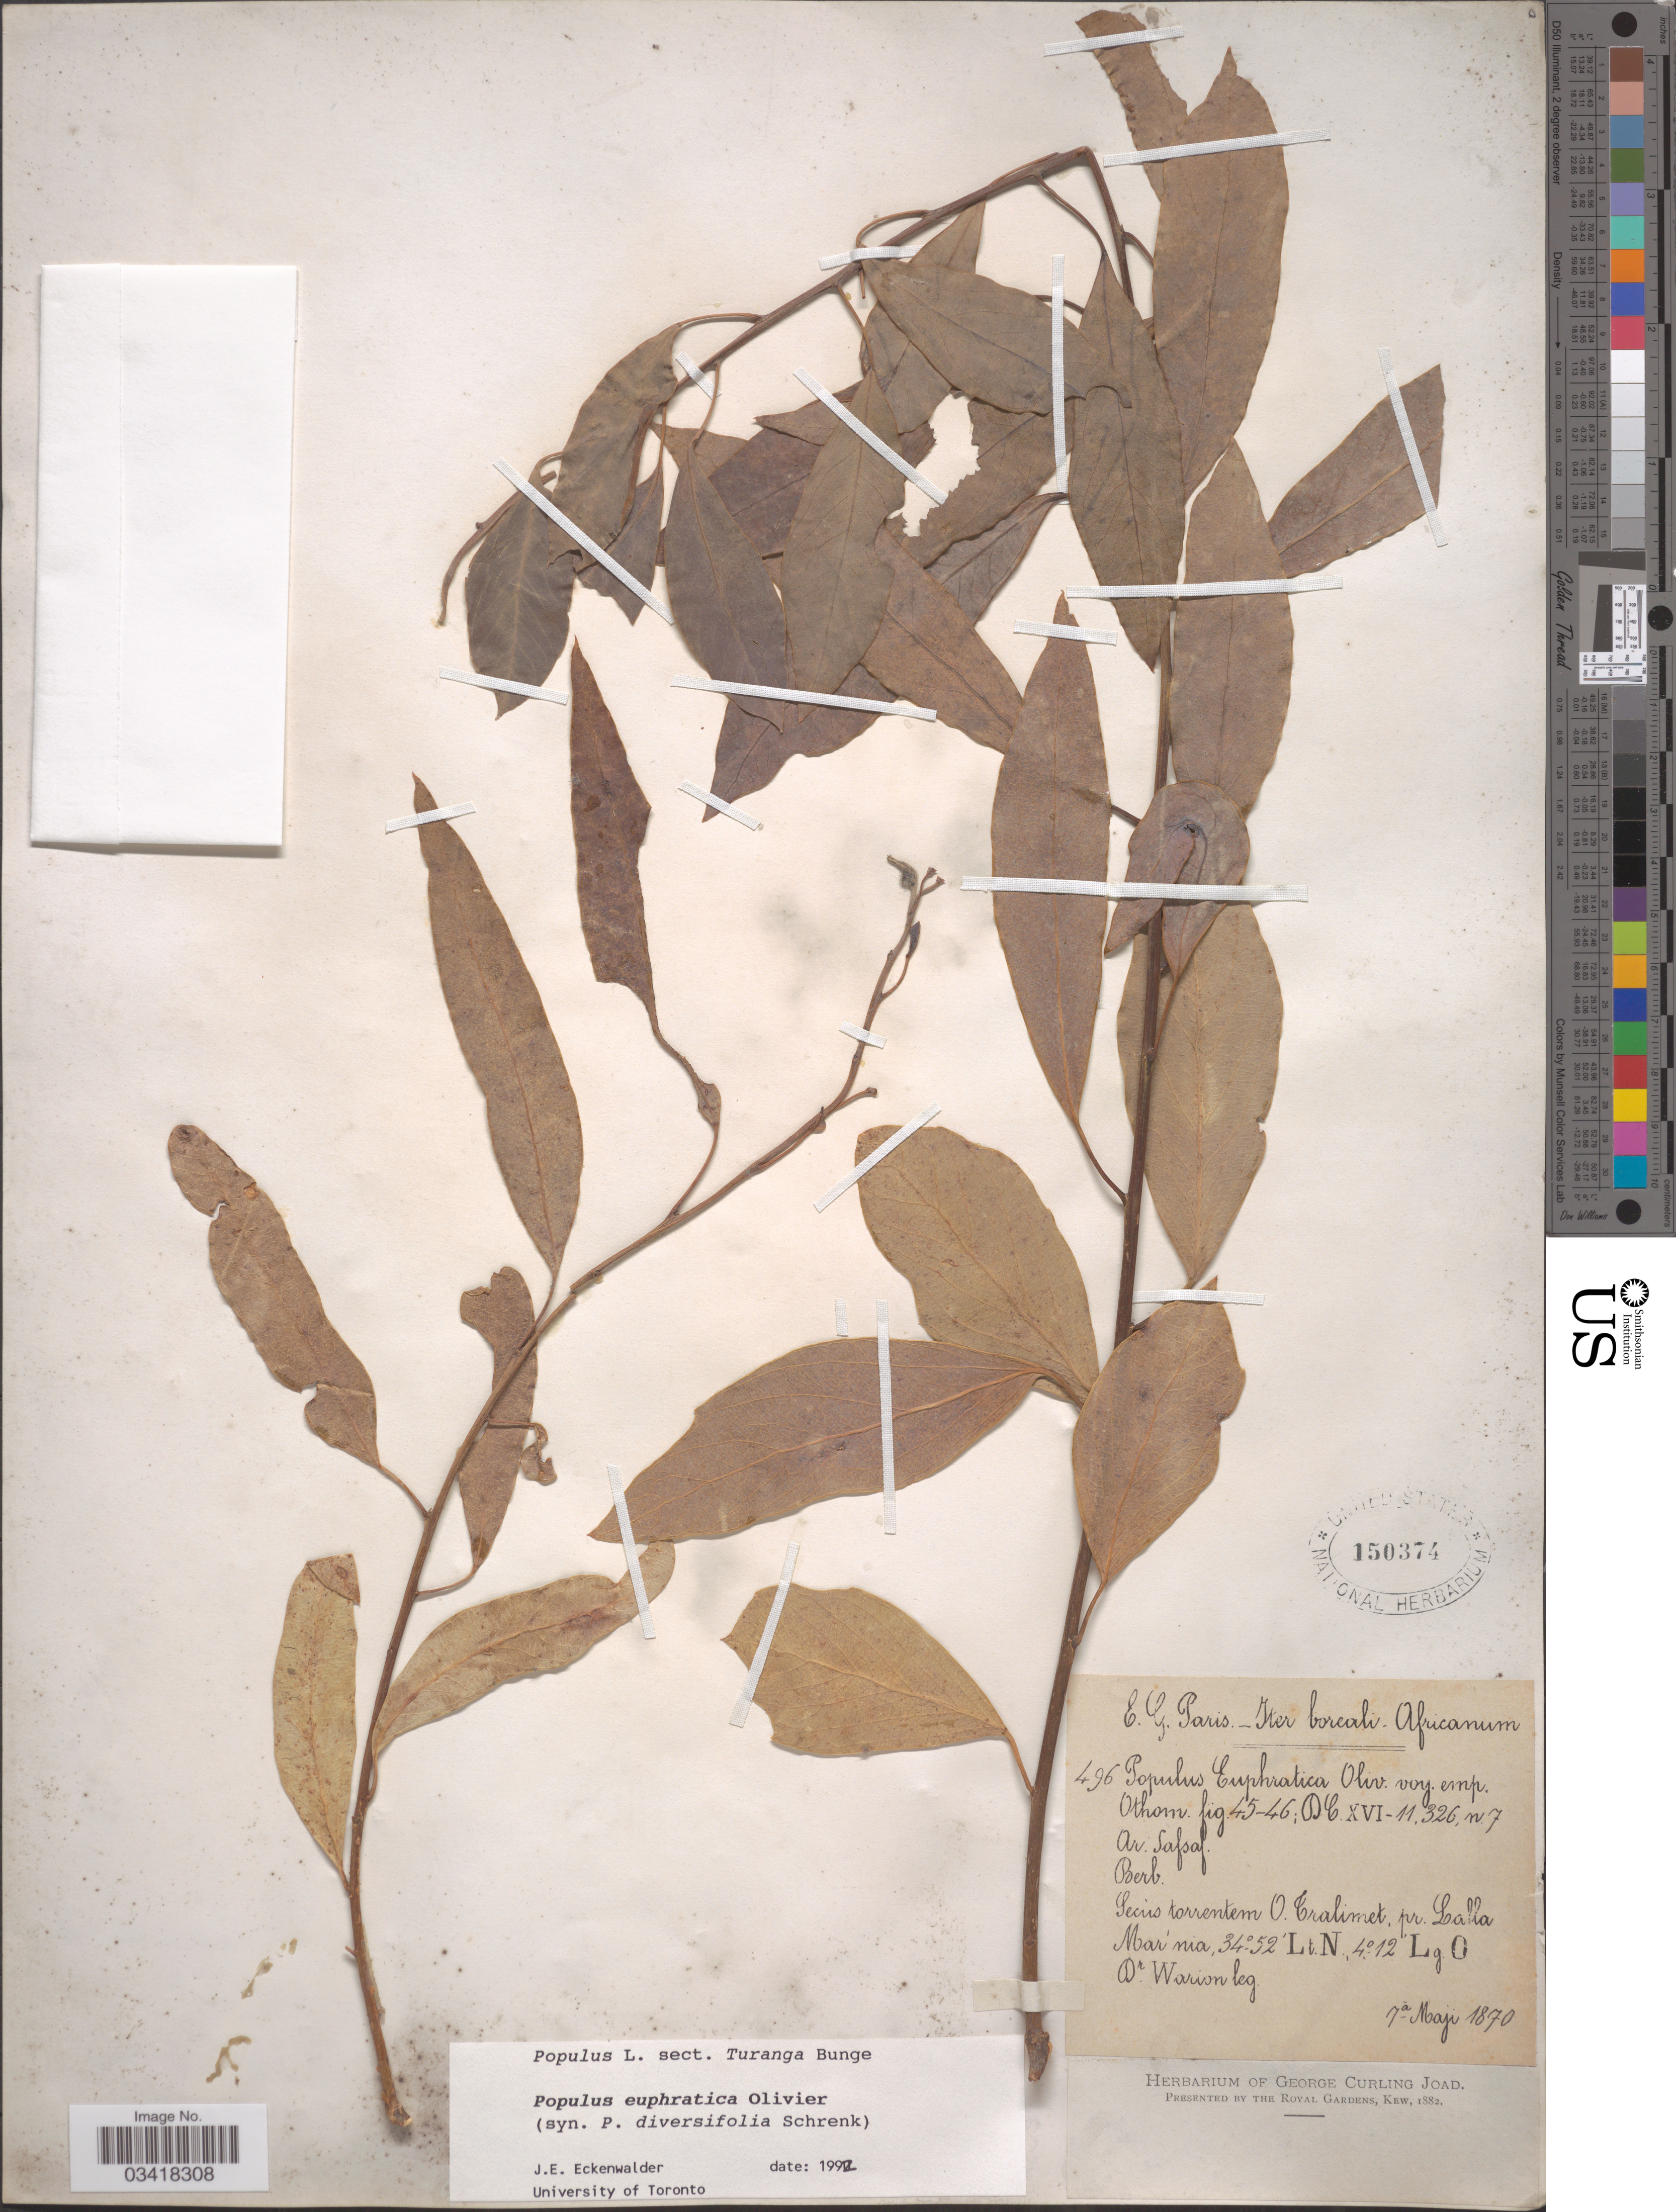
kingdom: Plantae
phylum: Tracheophyta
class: Magnoliopsida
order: Malpighiales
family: Salicaceae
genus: Populus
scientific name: Populus euphratica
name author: Oliv.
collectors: Warion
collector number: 496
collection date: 1870-05-07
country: Algeria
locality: Boreali - Africanum. Lecus torrentem O. Tralimet, pr. Lalla.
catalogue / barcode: US 150374